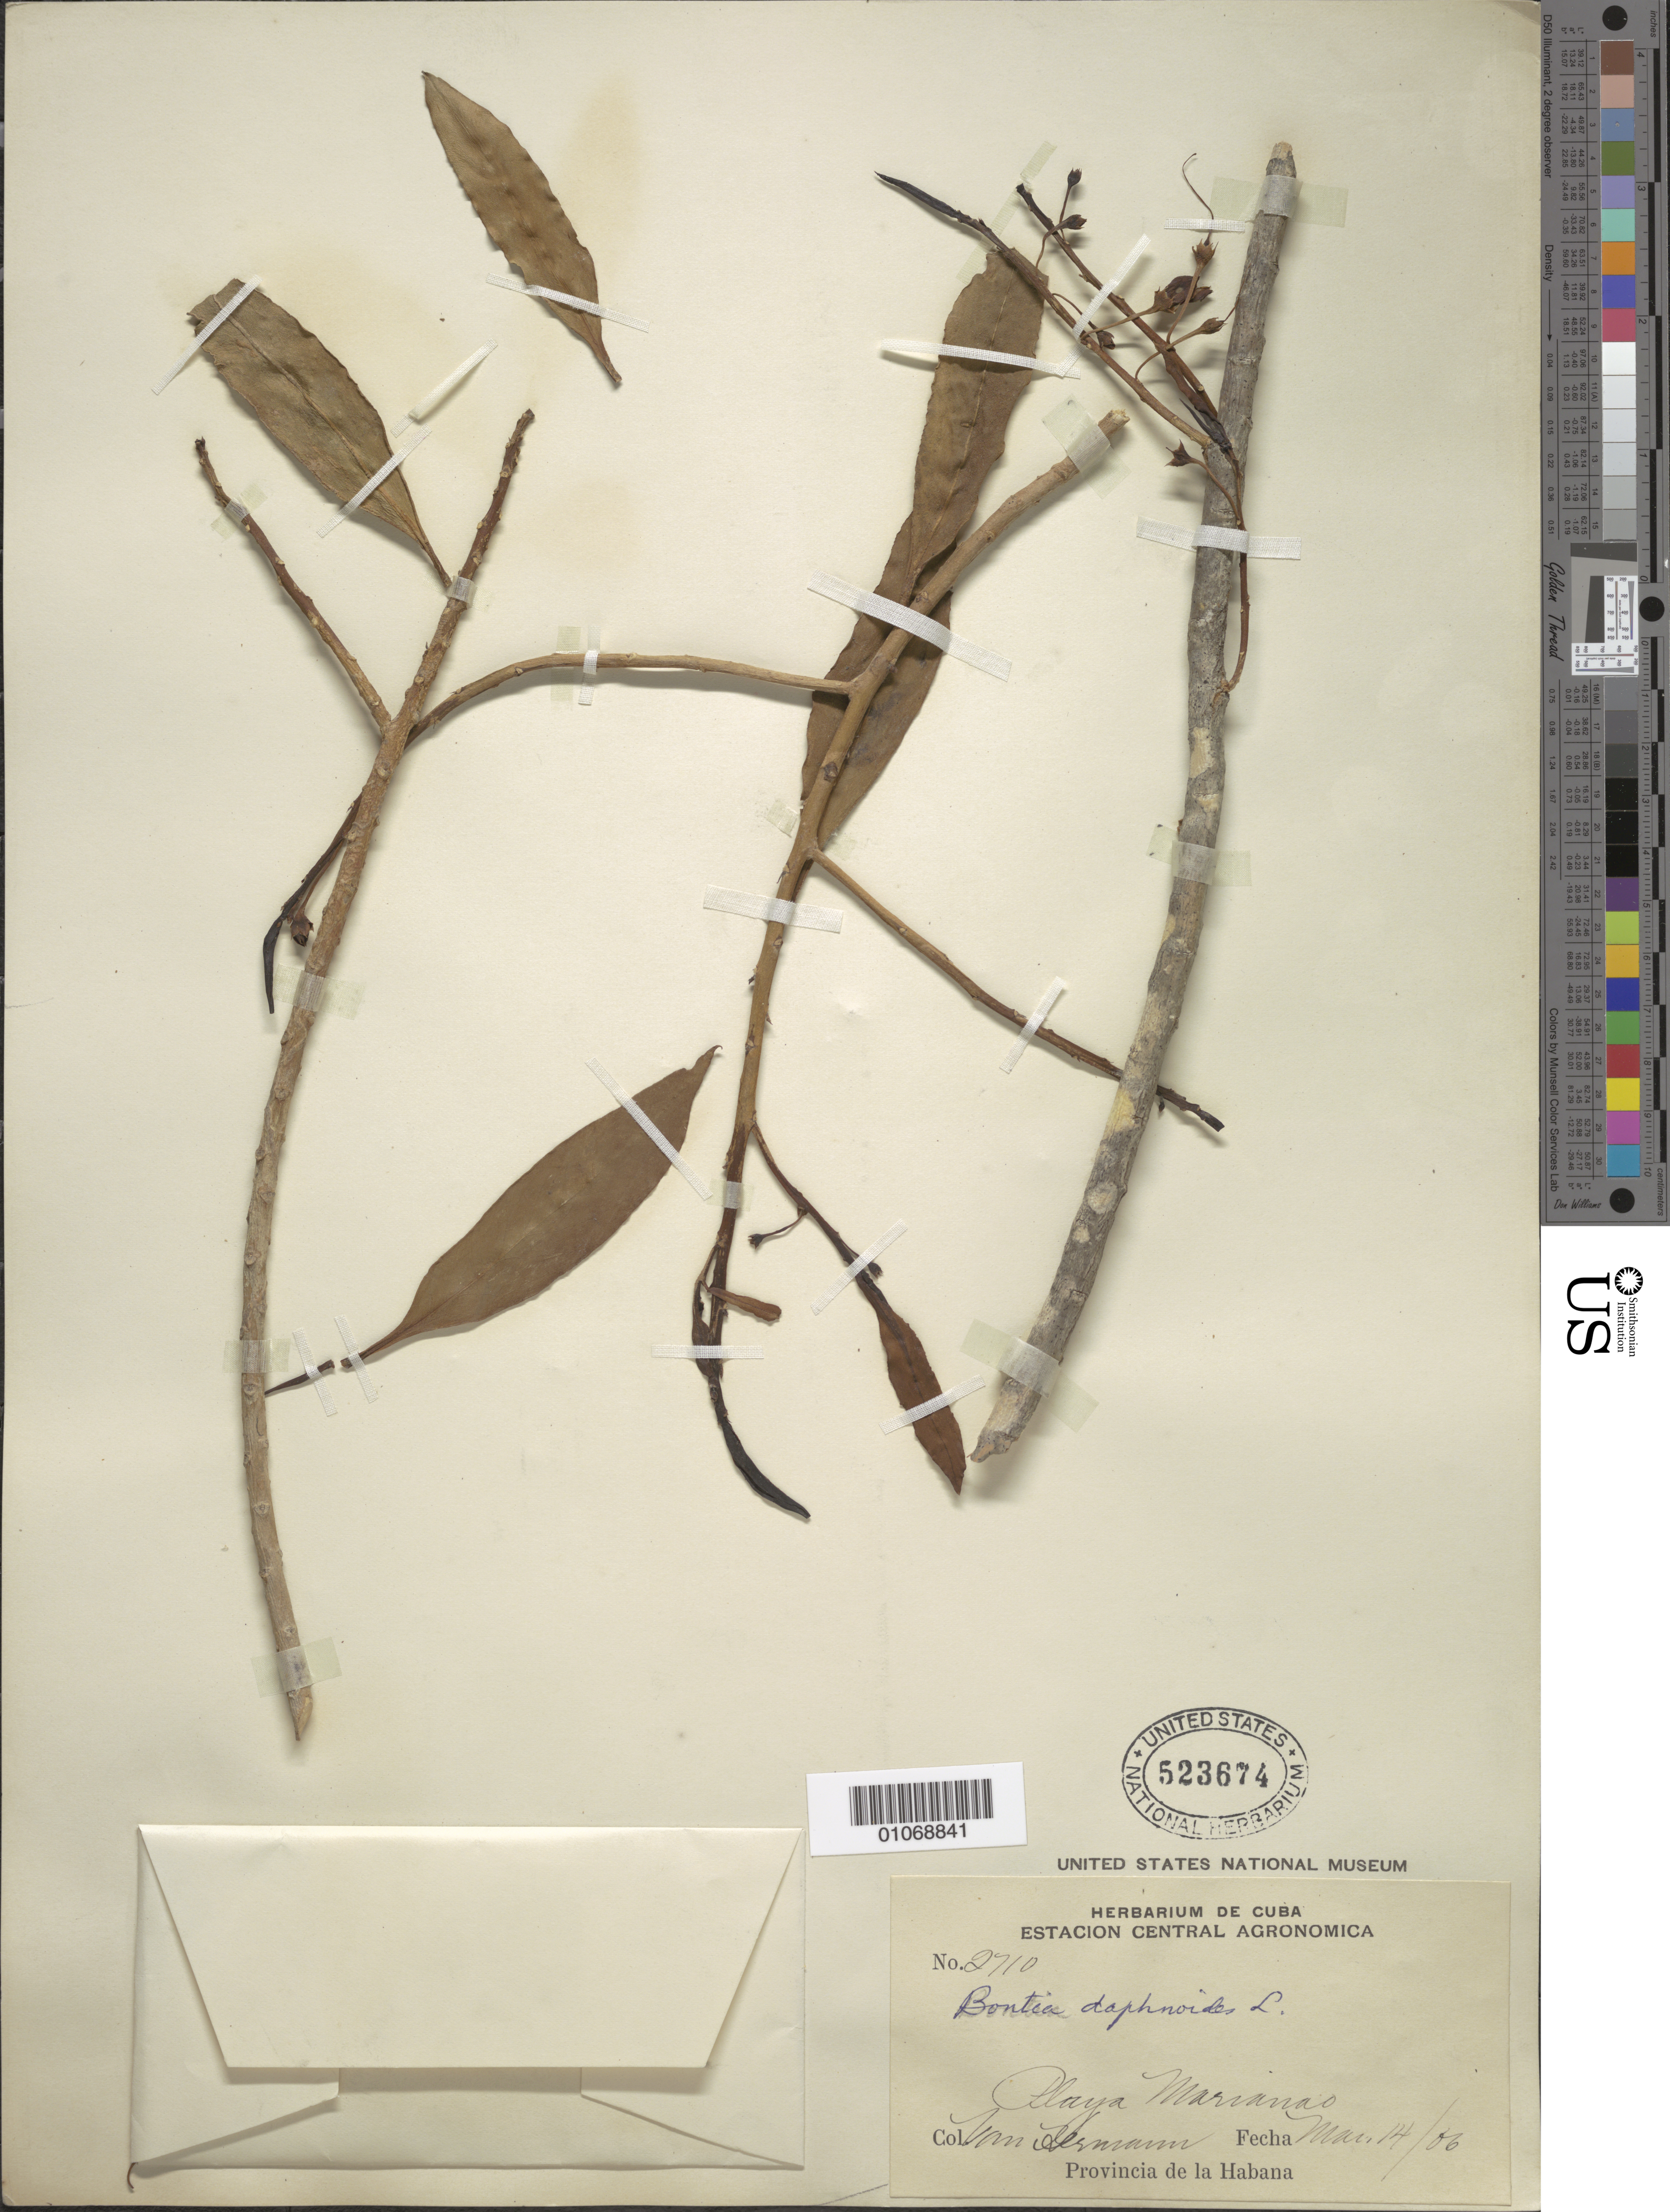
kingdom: Plantae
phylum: Tracheophyta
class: Magnoliopsida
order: Lamiales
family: Scrophulariaceae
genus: Bontia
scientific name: Bontia daphnoides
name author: L.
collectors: H. A. Van Hermann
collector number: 2710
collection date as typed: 14 Mar 1906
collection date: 1906-03-14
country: Cuba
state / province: La Habana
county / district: Municipio Playa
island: Cuba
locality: Playa Marianao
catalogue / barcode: US 523674